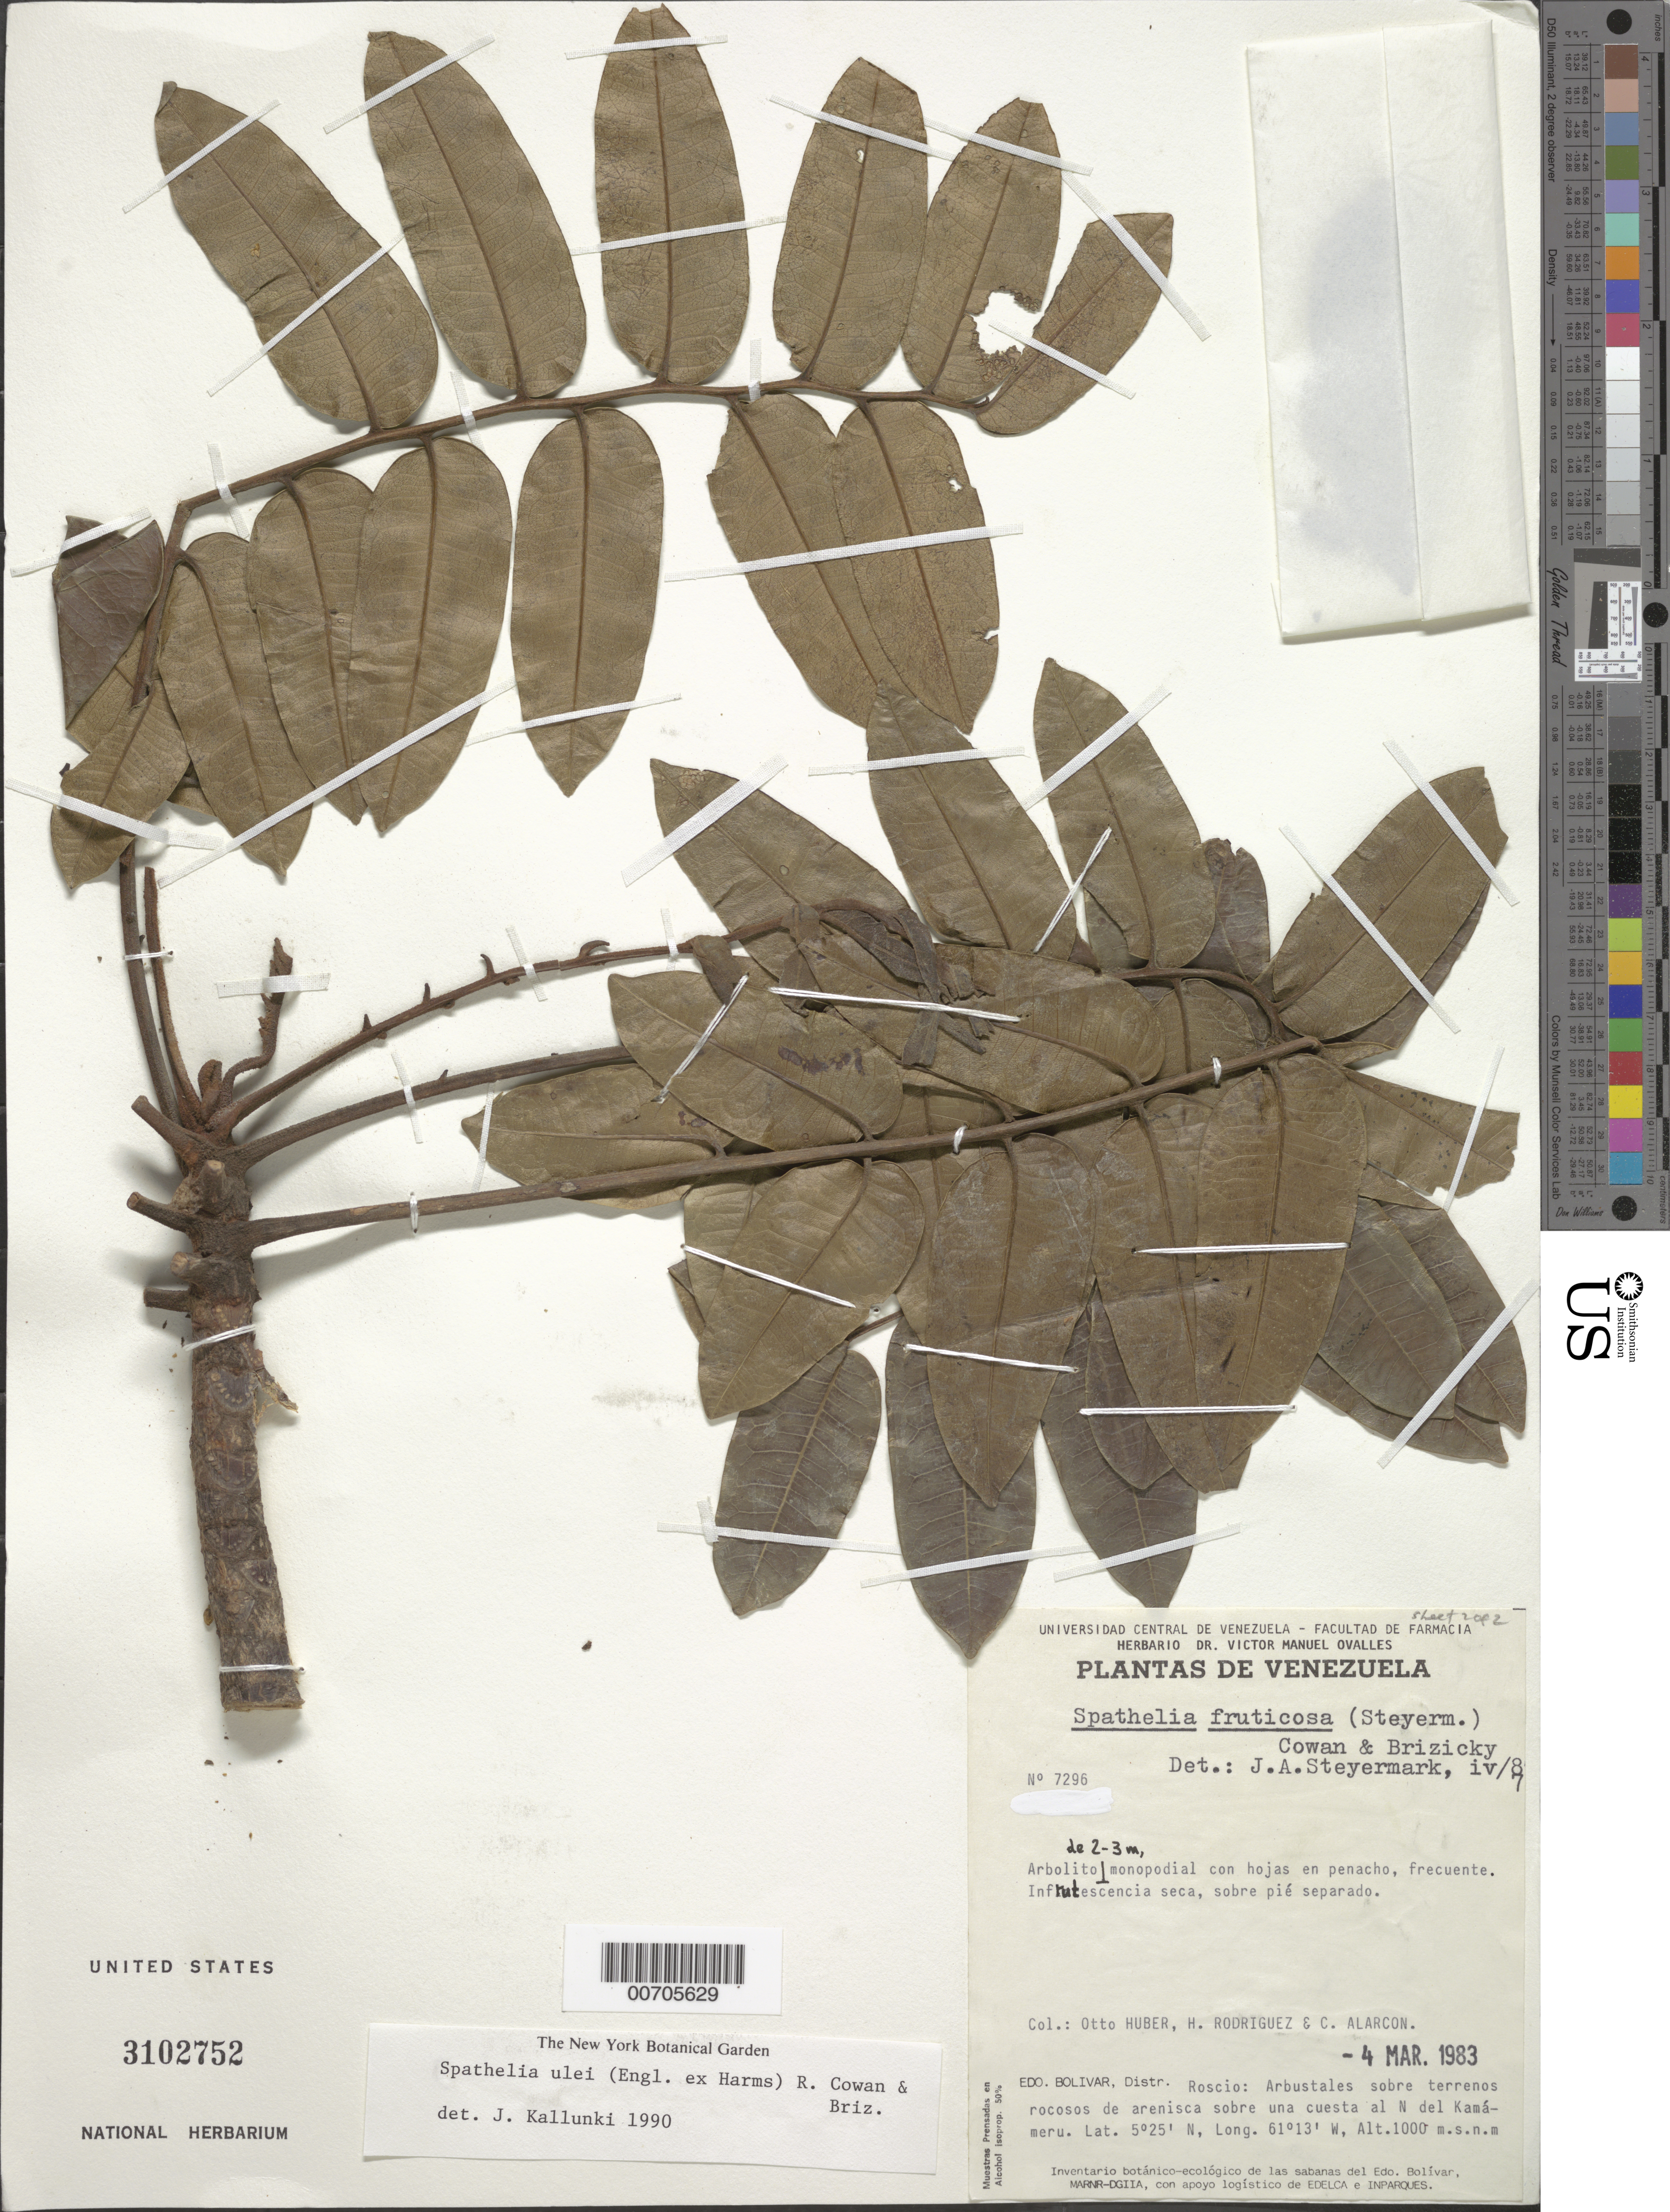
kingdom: Plantae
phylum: Tracheophyta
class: Magnoliopsida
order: Sapindales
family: Rutaceae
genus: Sohnreyia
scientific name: Sohnreyia ulei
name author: (Engl. ex Harms) Appelhans & Kessler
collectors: O. Huber, H. Rodriguez & C. Alarcon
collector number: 7296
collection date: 1983-03-04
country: Venezuela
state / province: Bolivar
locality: Distr. Roscio: Arbustales sobre terrenos rocosos de arenisca sobre una cuesta al N del Kamámeru.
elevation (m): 1000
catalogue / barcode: US 3102752